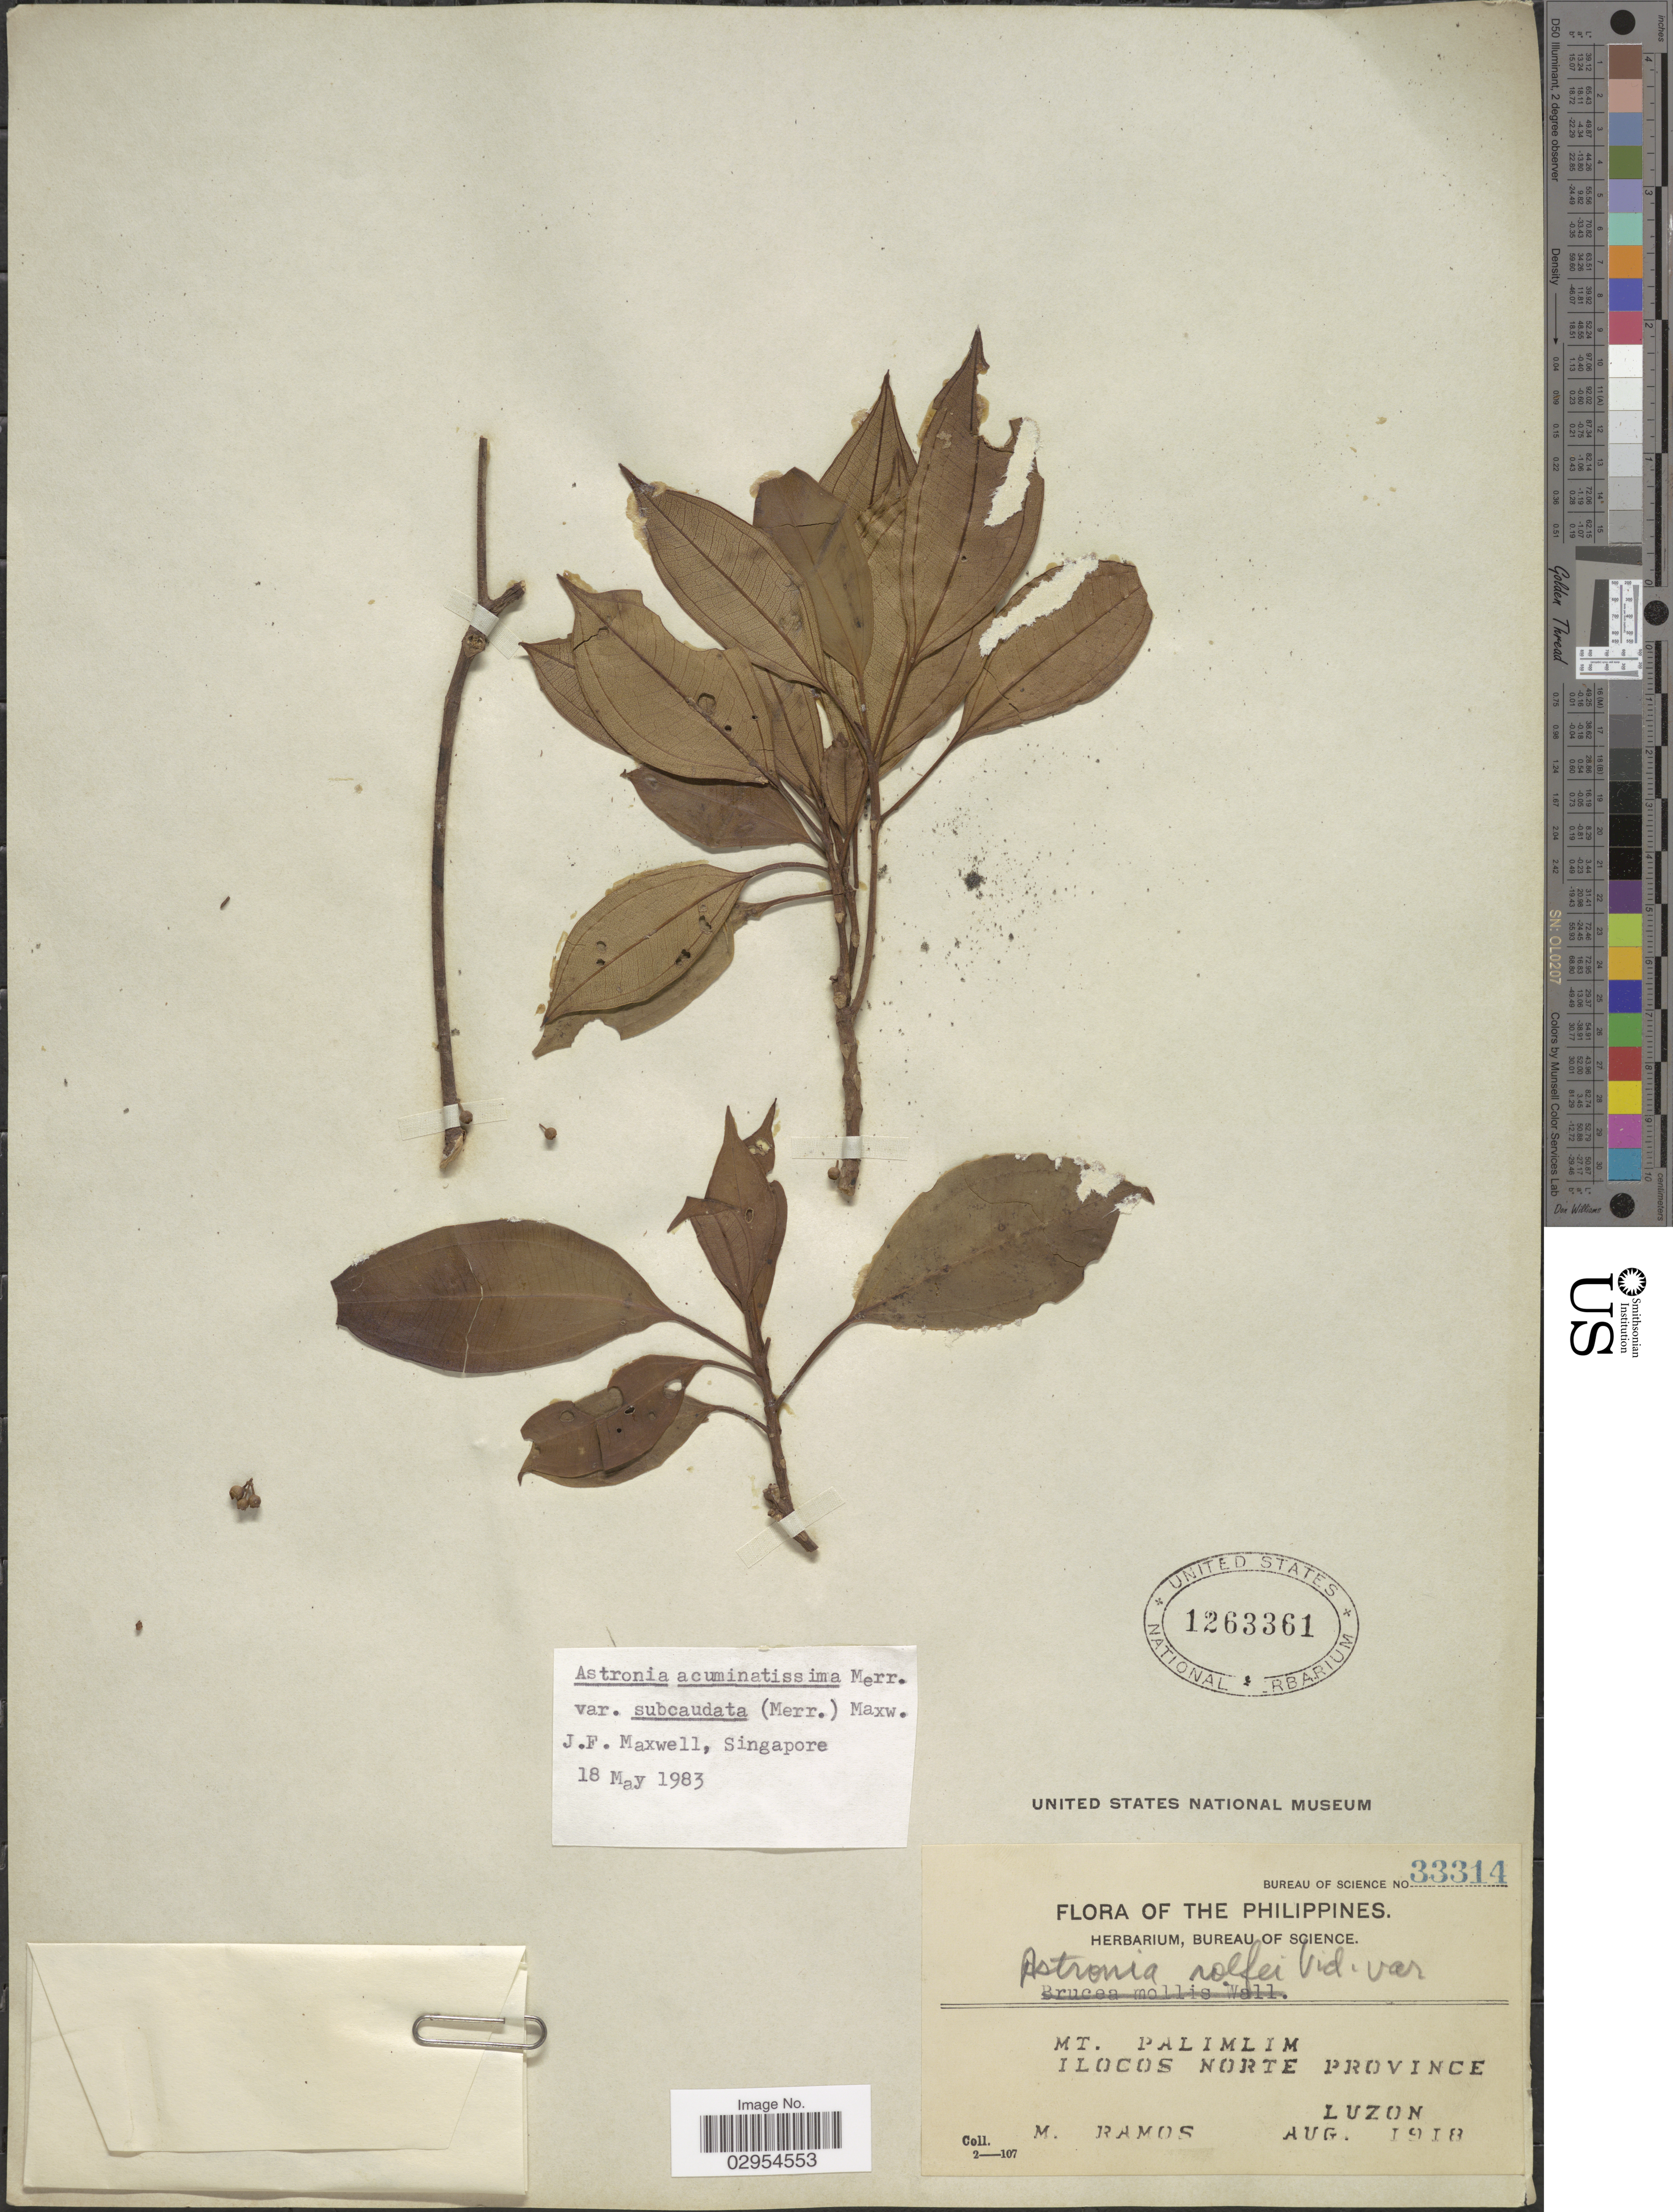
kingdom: Plantae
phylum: Tracheophyta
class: Magnoliopsida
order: Myrtales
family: Melastomataceae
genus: Astronia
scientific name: Astronia acuminatissima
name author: Merr.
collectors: M. Ramos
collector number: Bureau of Science 33314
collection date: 1918-08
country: Philippines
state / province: Ilocos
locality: Mt. Palimlim. Ilocos Norte Province. Luzon.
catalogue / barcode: US 1263361